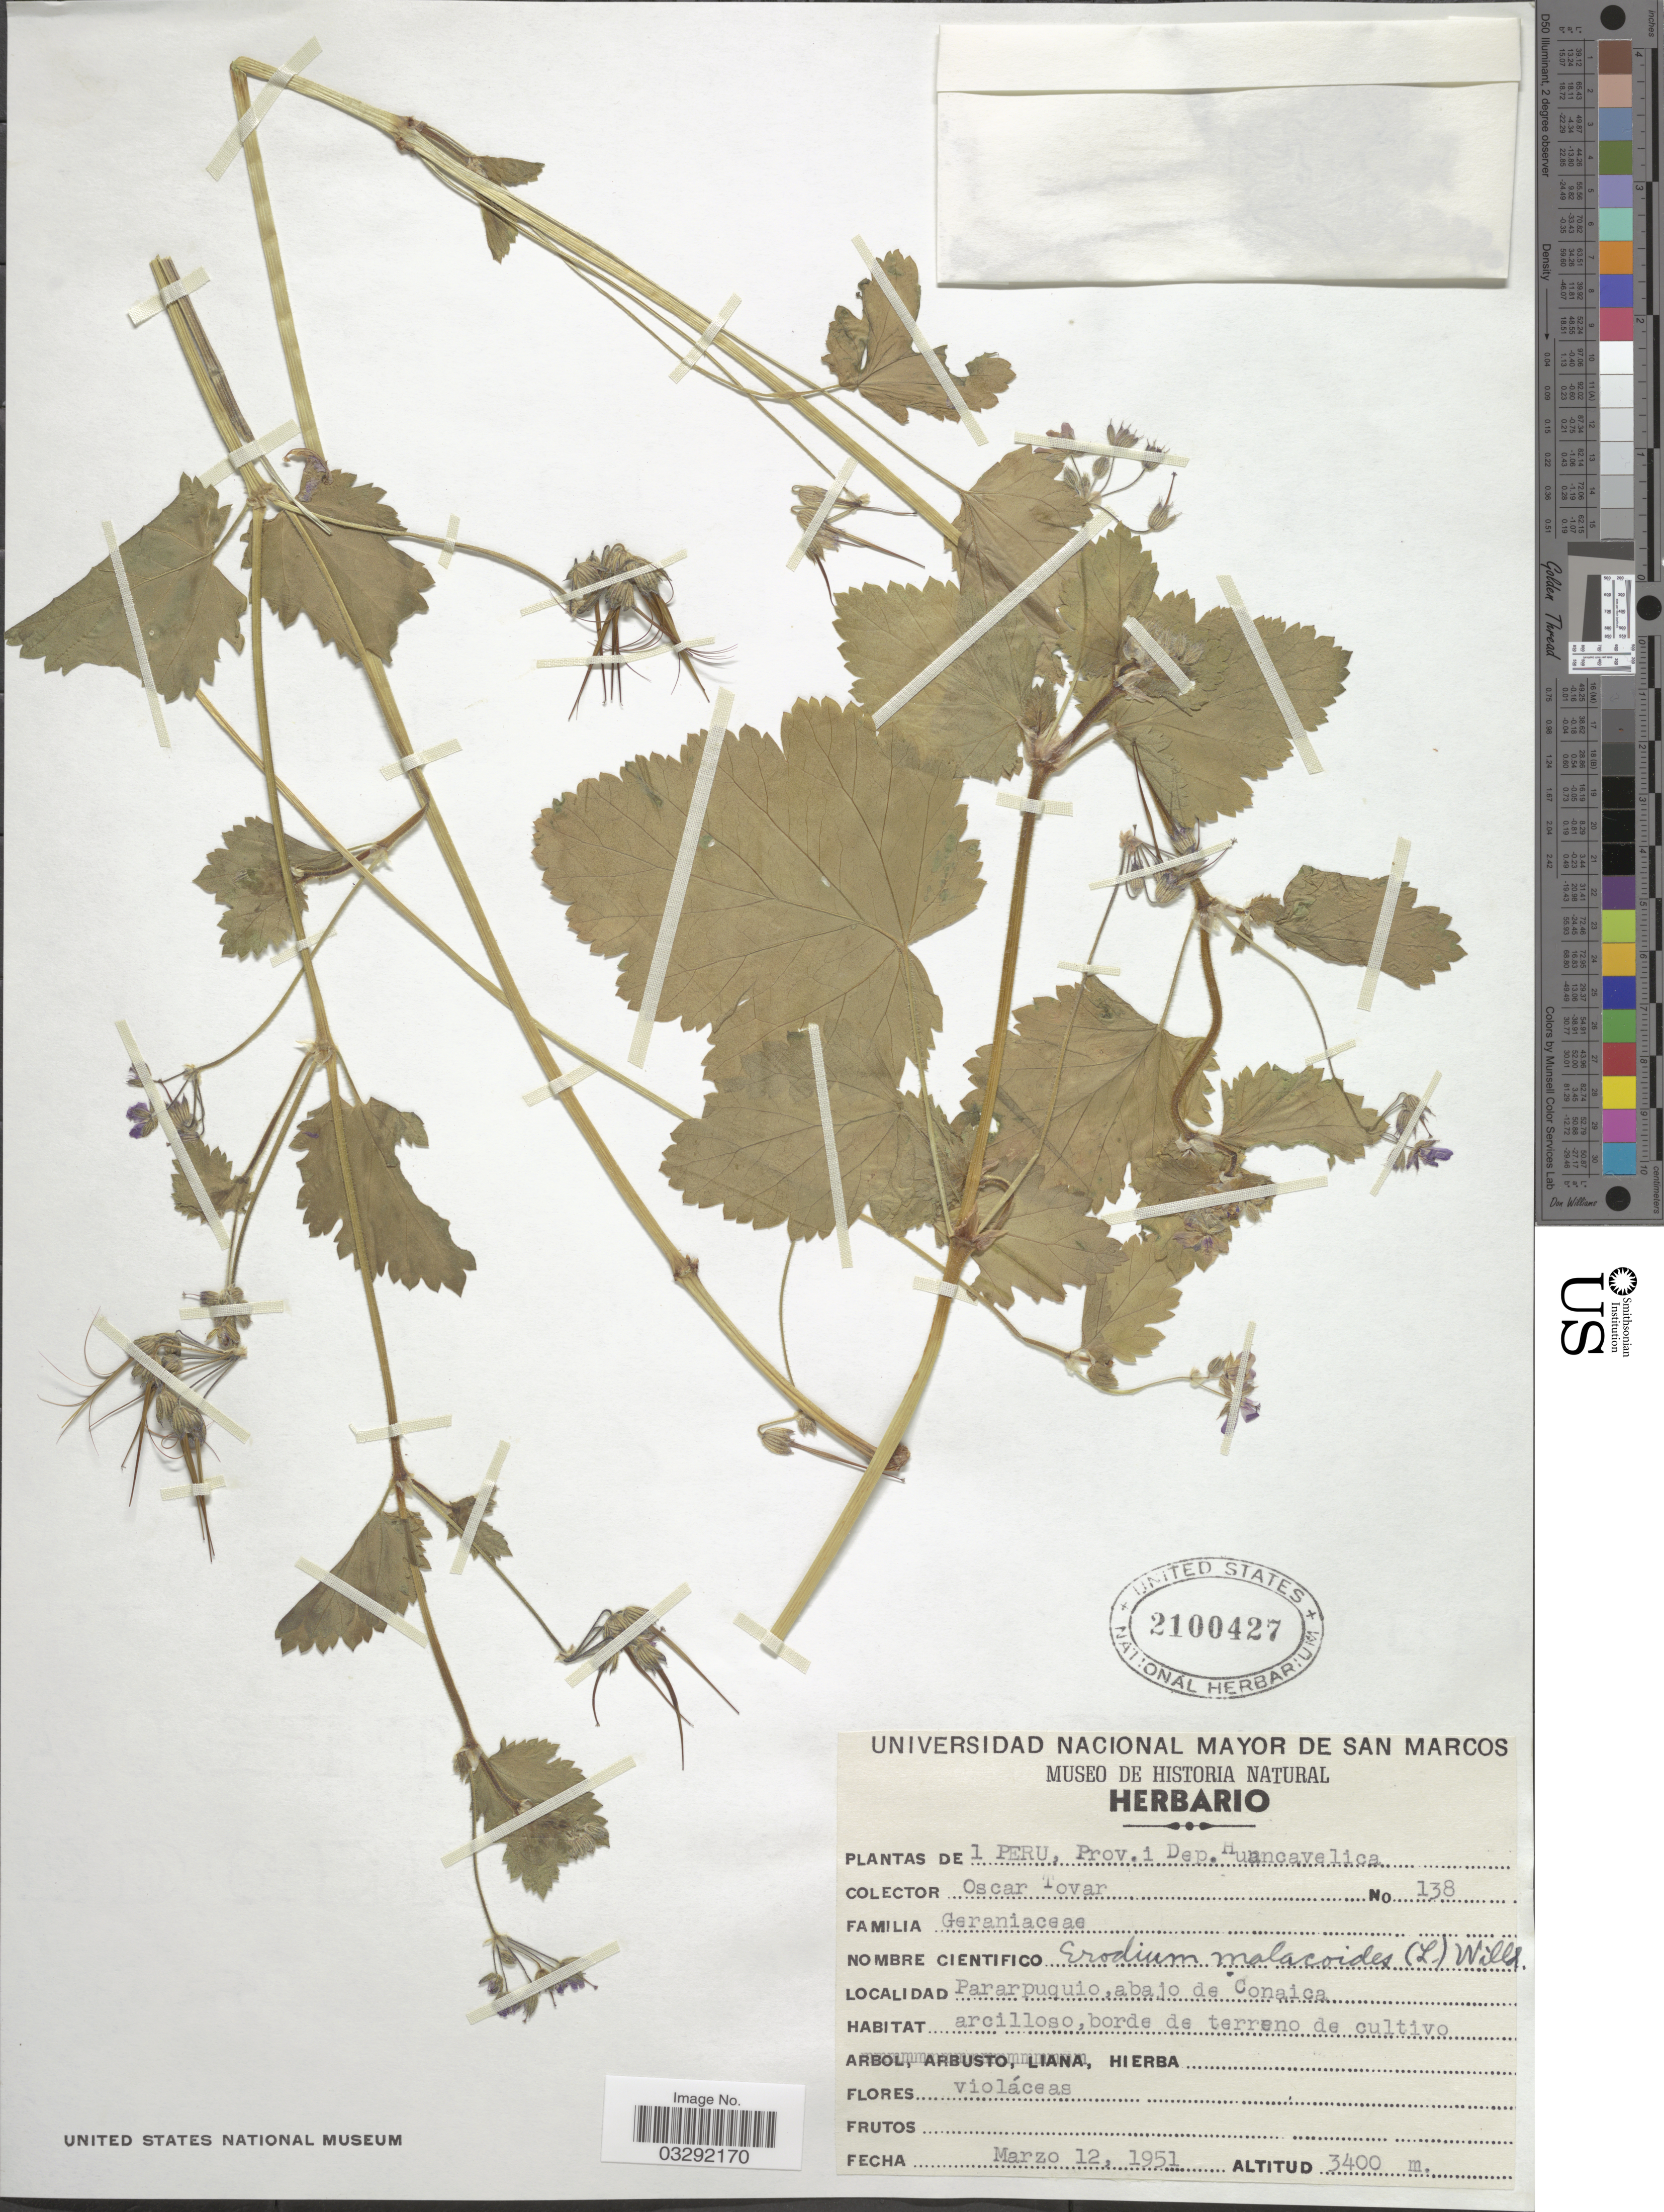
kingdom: Plantae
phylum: Tracheophyta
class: Magnoliopsida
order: Geraniales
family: Geraniaceae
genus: Erodium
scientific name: Erodium malacoides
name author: (L.) L'Hér.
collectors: Ó. Tovar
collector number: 138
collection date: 1951-03-12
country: Peru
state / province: Huancavelica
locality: Prov. i Dep. Huancavelica. Pararpuquio, abajo de Conaica.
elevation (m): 3400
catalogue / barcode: US 2100427